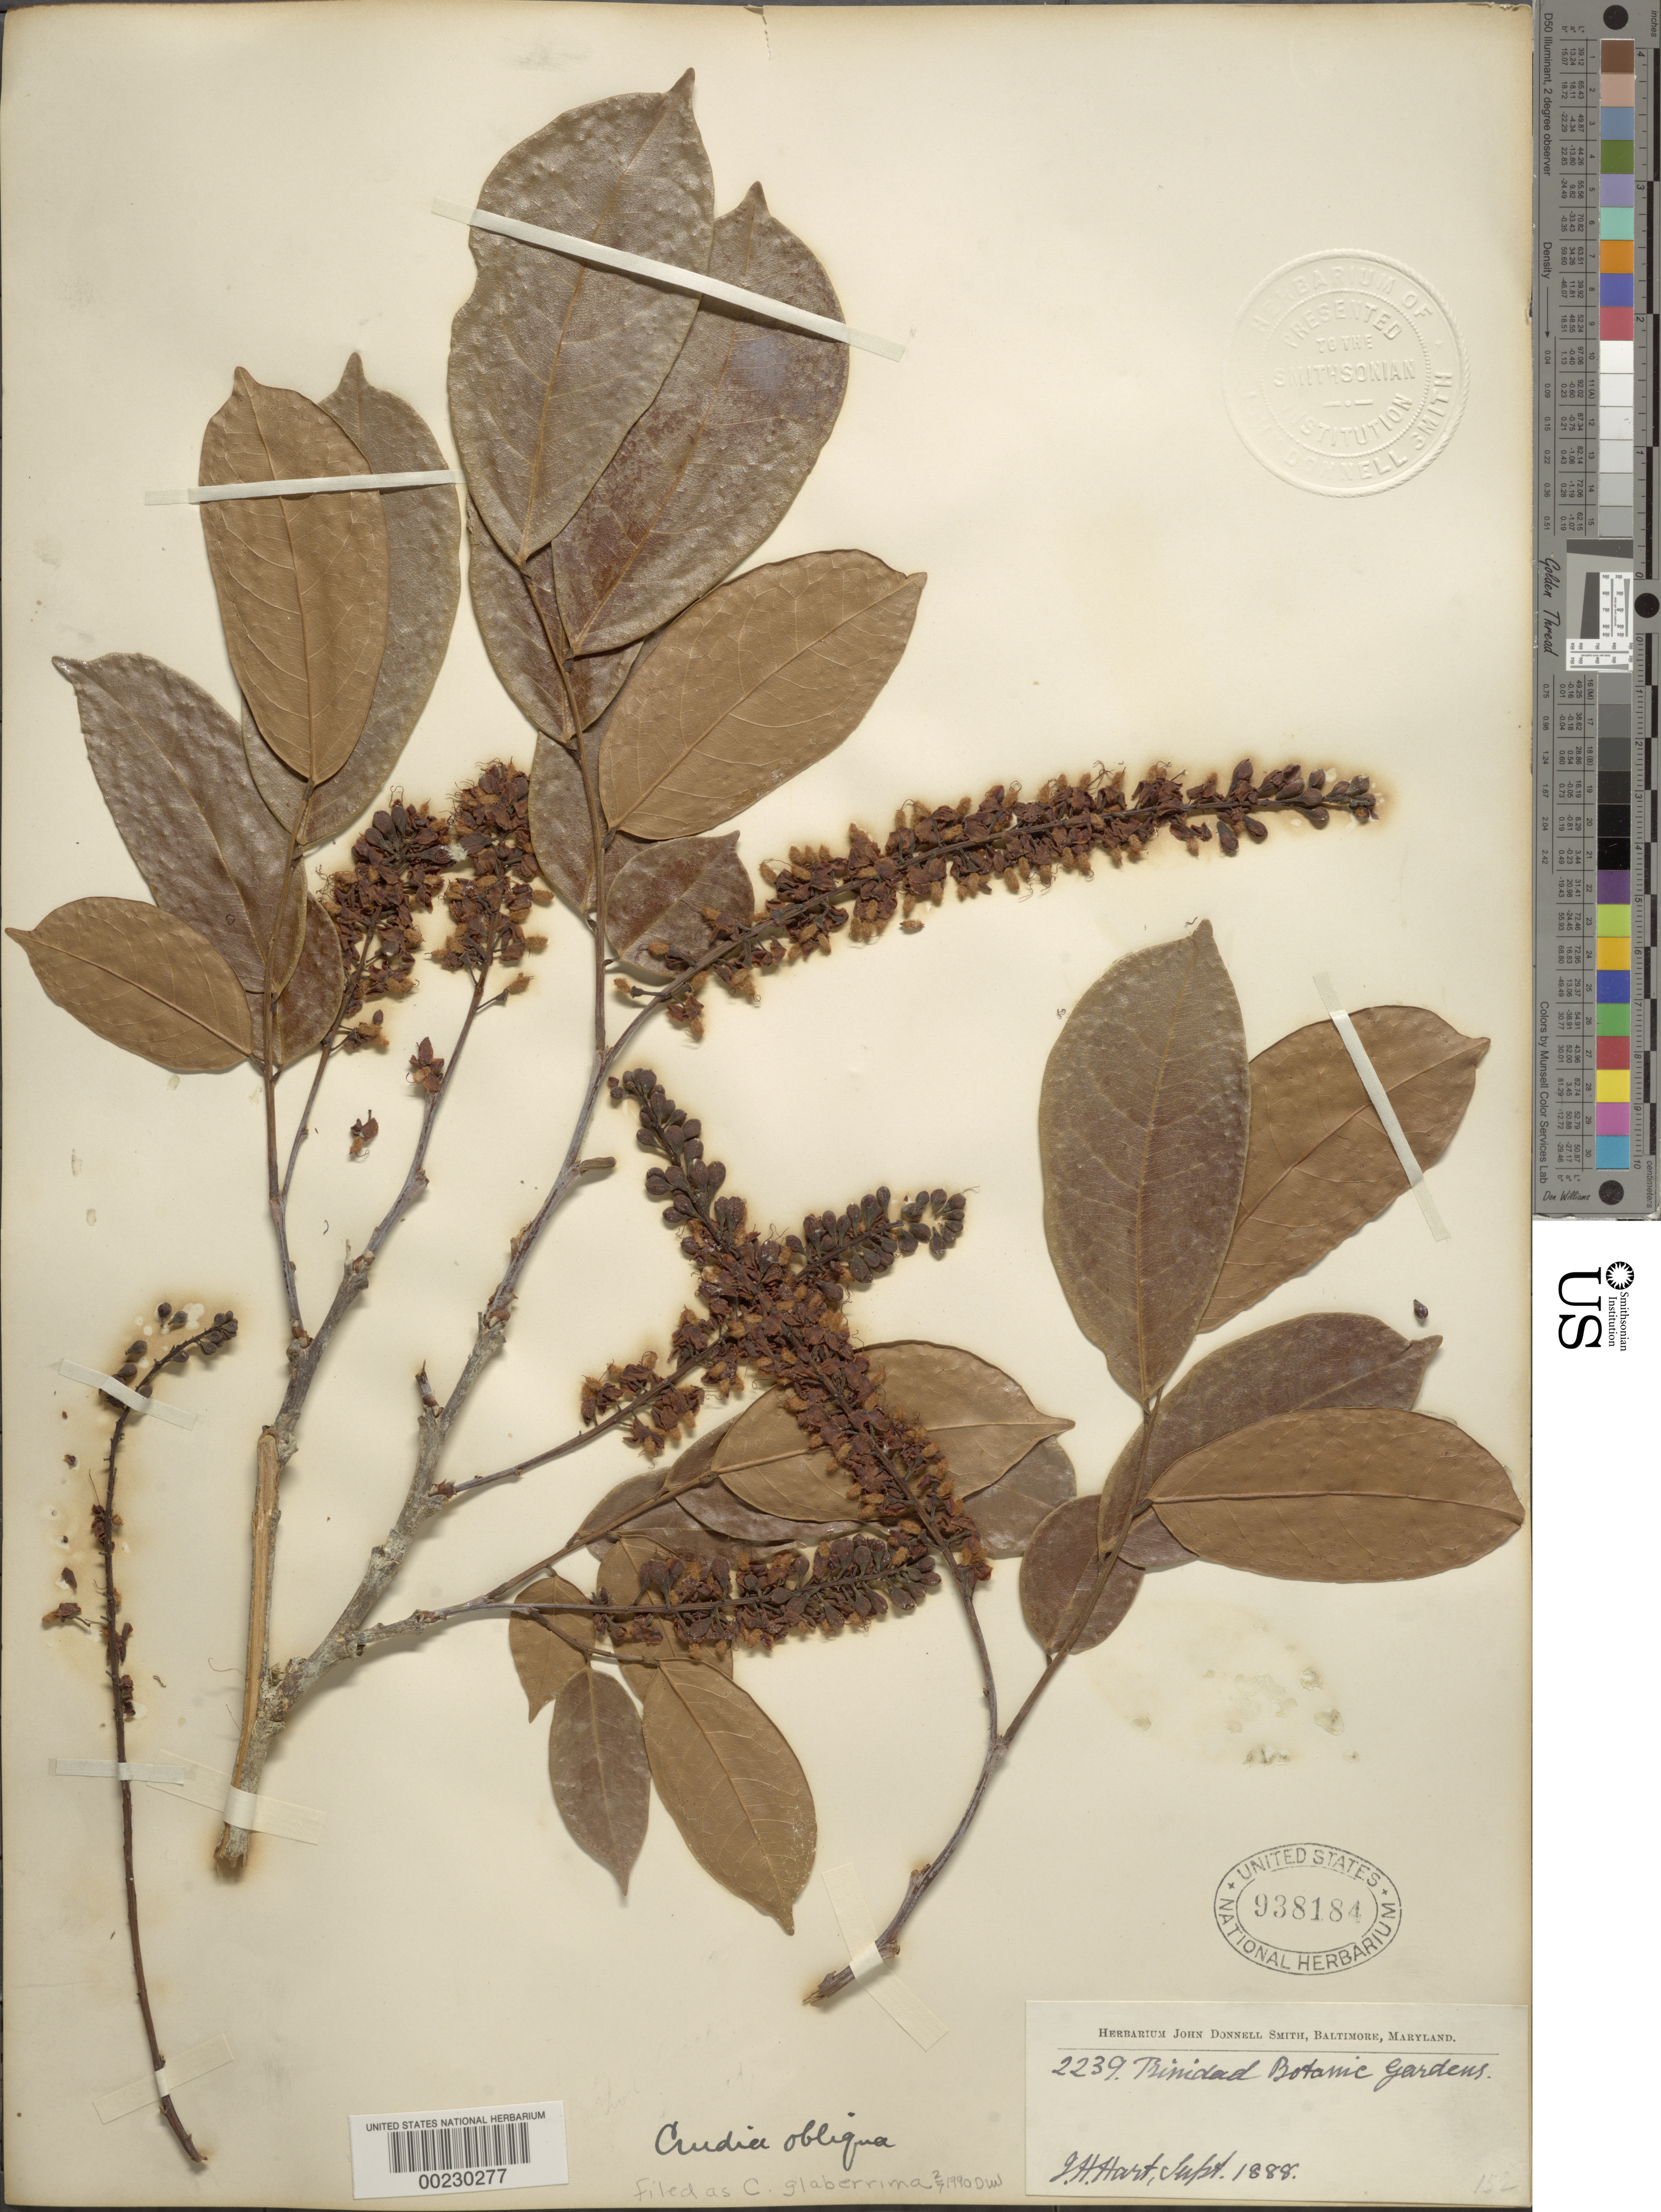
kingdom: Plantae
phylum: Tracheophyta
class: Magnoliopsida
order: Fabales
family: Fabaceae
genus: Crudia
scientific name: Crudia glaberrima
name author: (Steud.) J.F. Macbr.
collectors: E. H. Hart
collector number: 2239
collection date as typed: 1888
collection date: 1888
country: Trinidad and Tobago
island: Trinidad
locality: Trinidad botanic garden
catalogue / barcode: US 938184